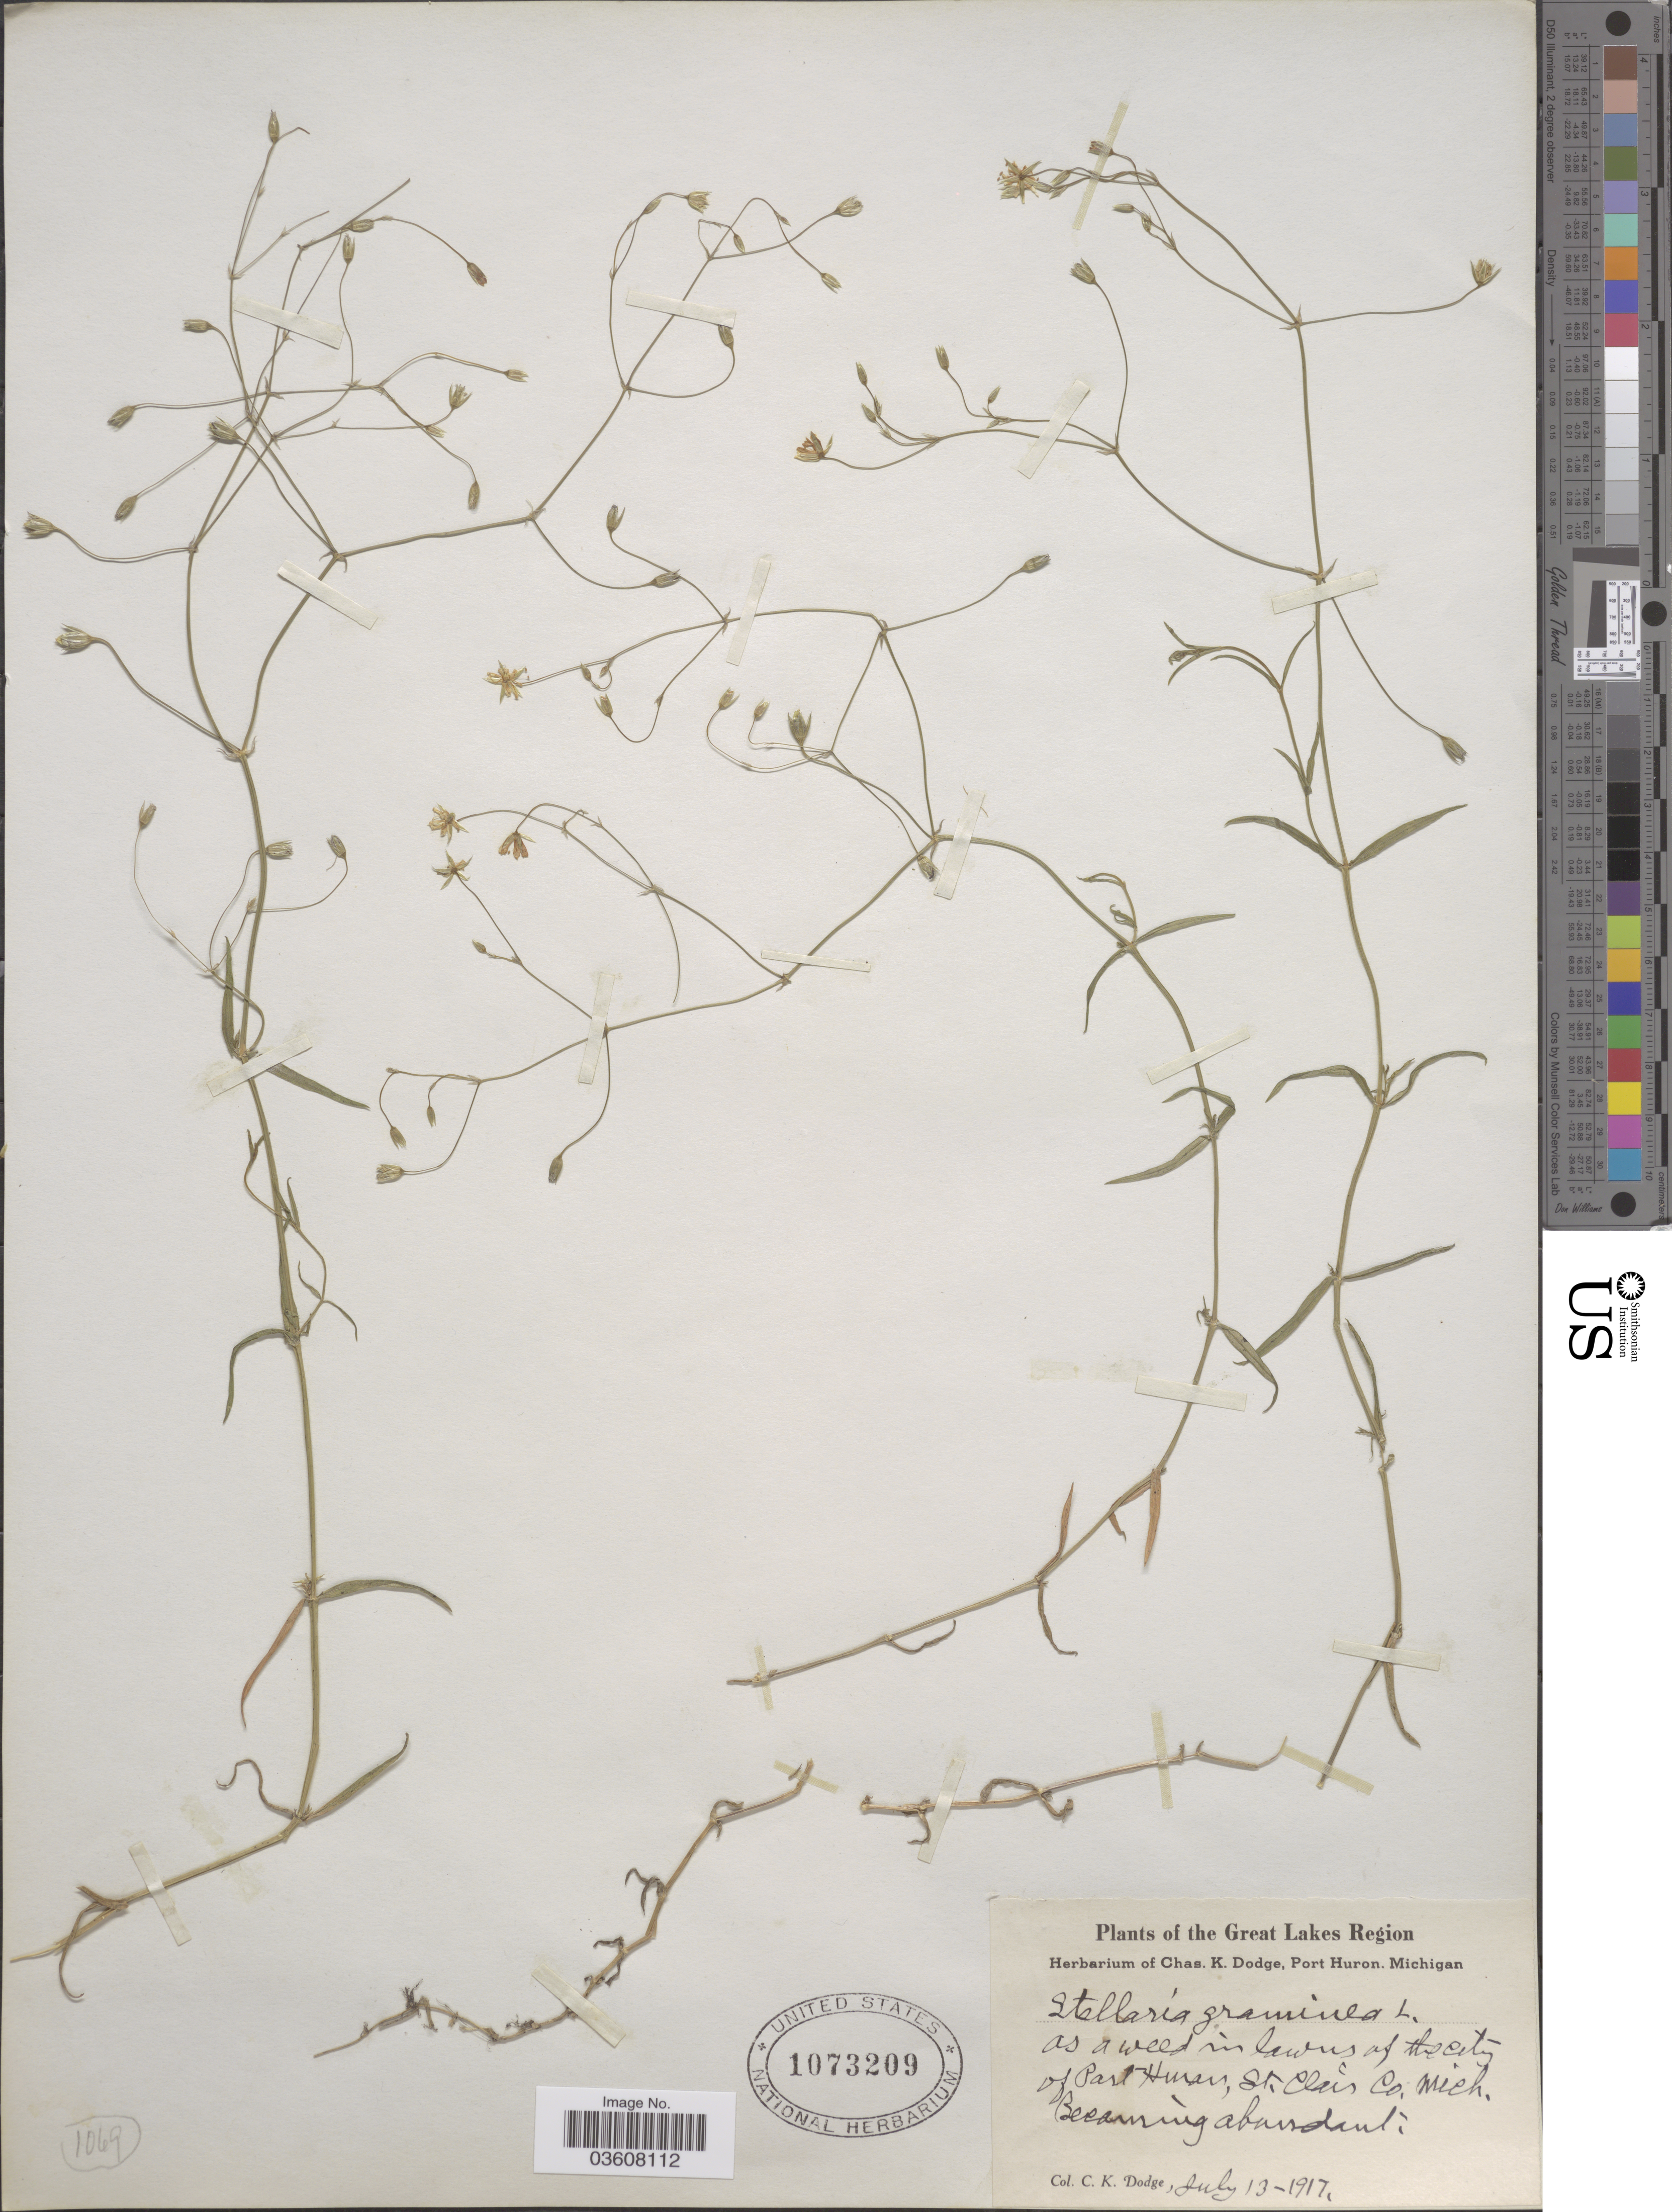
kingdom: Plantae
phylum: Tracheophyta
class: Magnoliopsida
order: Caryophyllales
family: Caryophyllaceae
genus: Stellaria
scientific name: Stellaria graminea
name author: L.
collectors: C. K. Dodge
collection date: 1917-07-13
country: United States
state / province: Michigan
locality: The Great Lakes Region. Lawns of the city of Port Huron, St. Clair Co.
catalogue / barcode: US 1073209